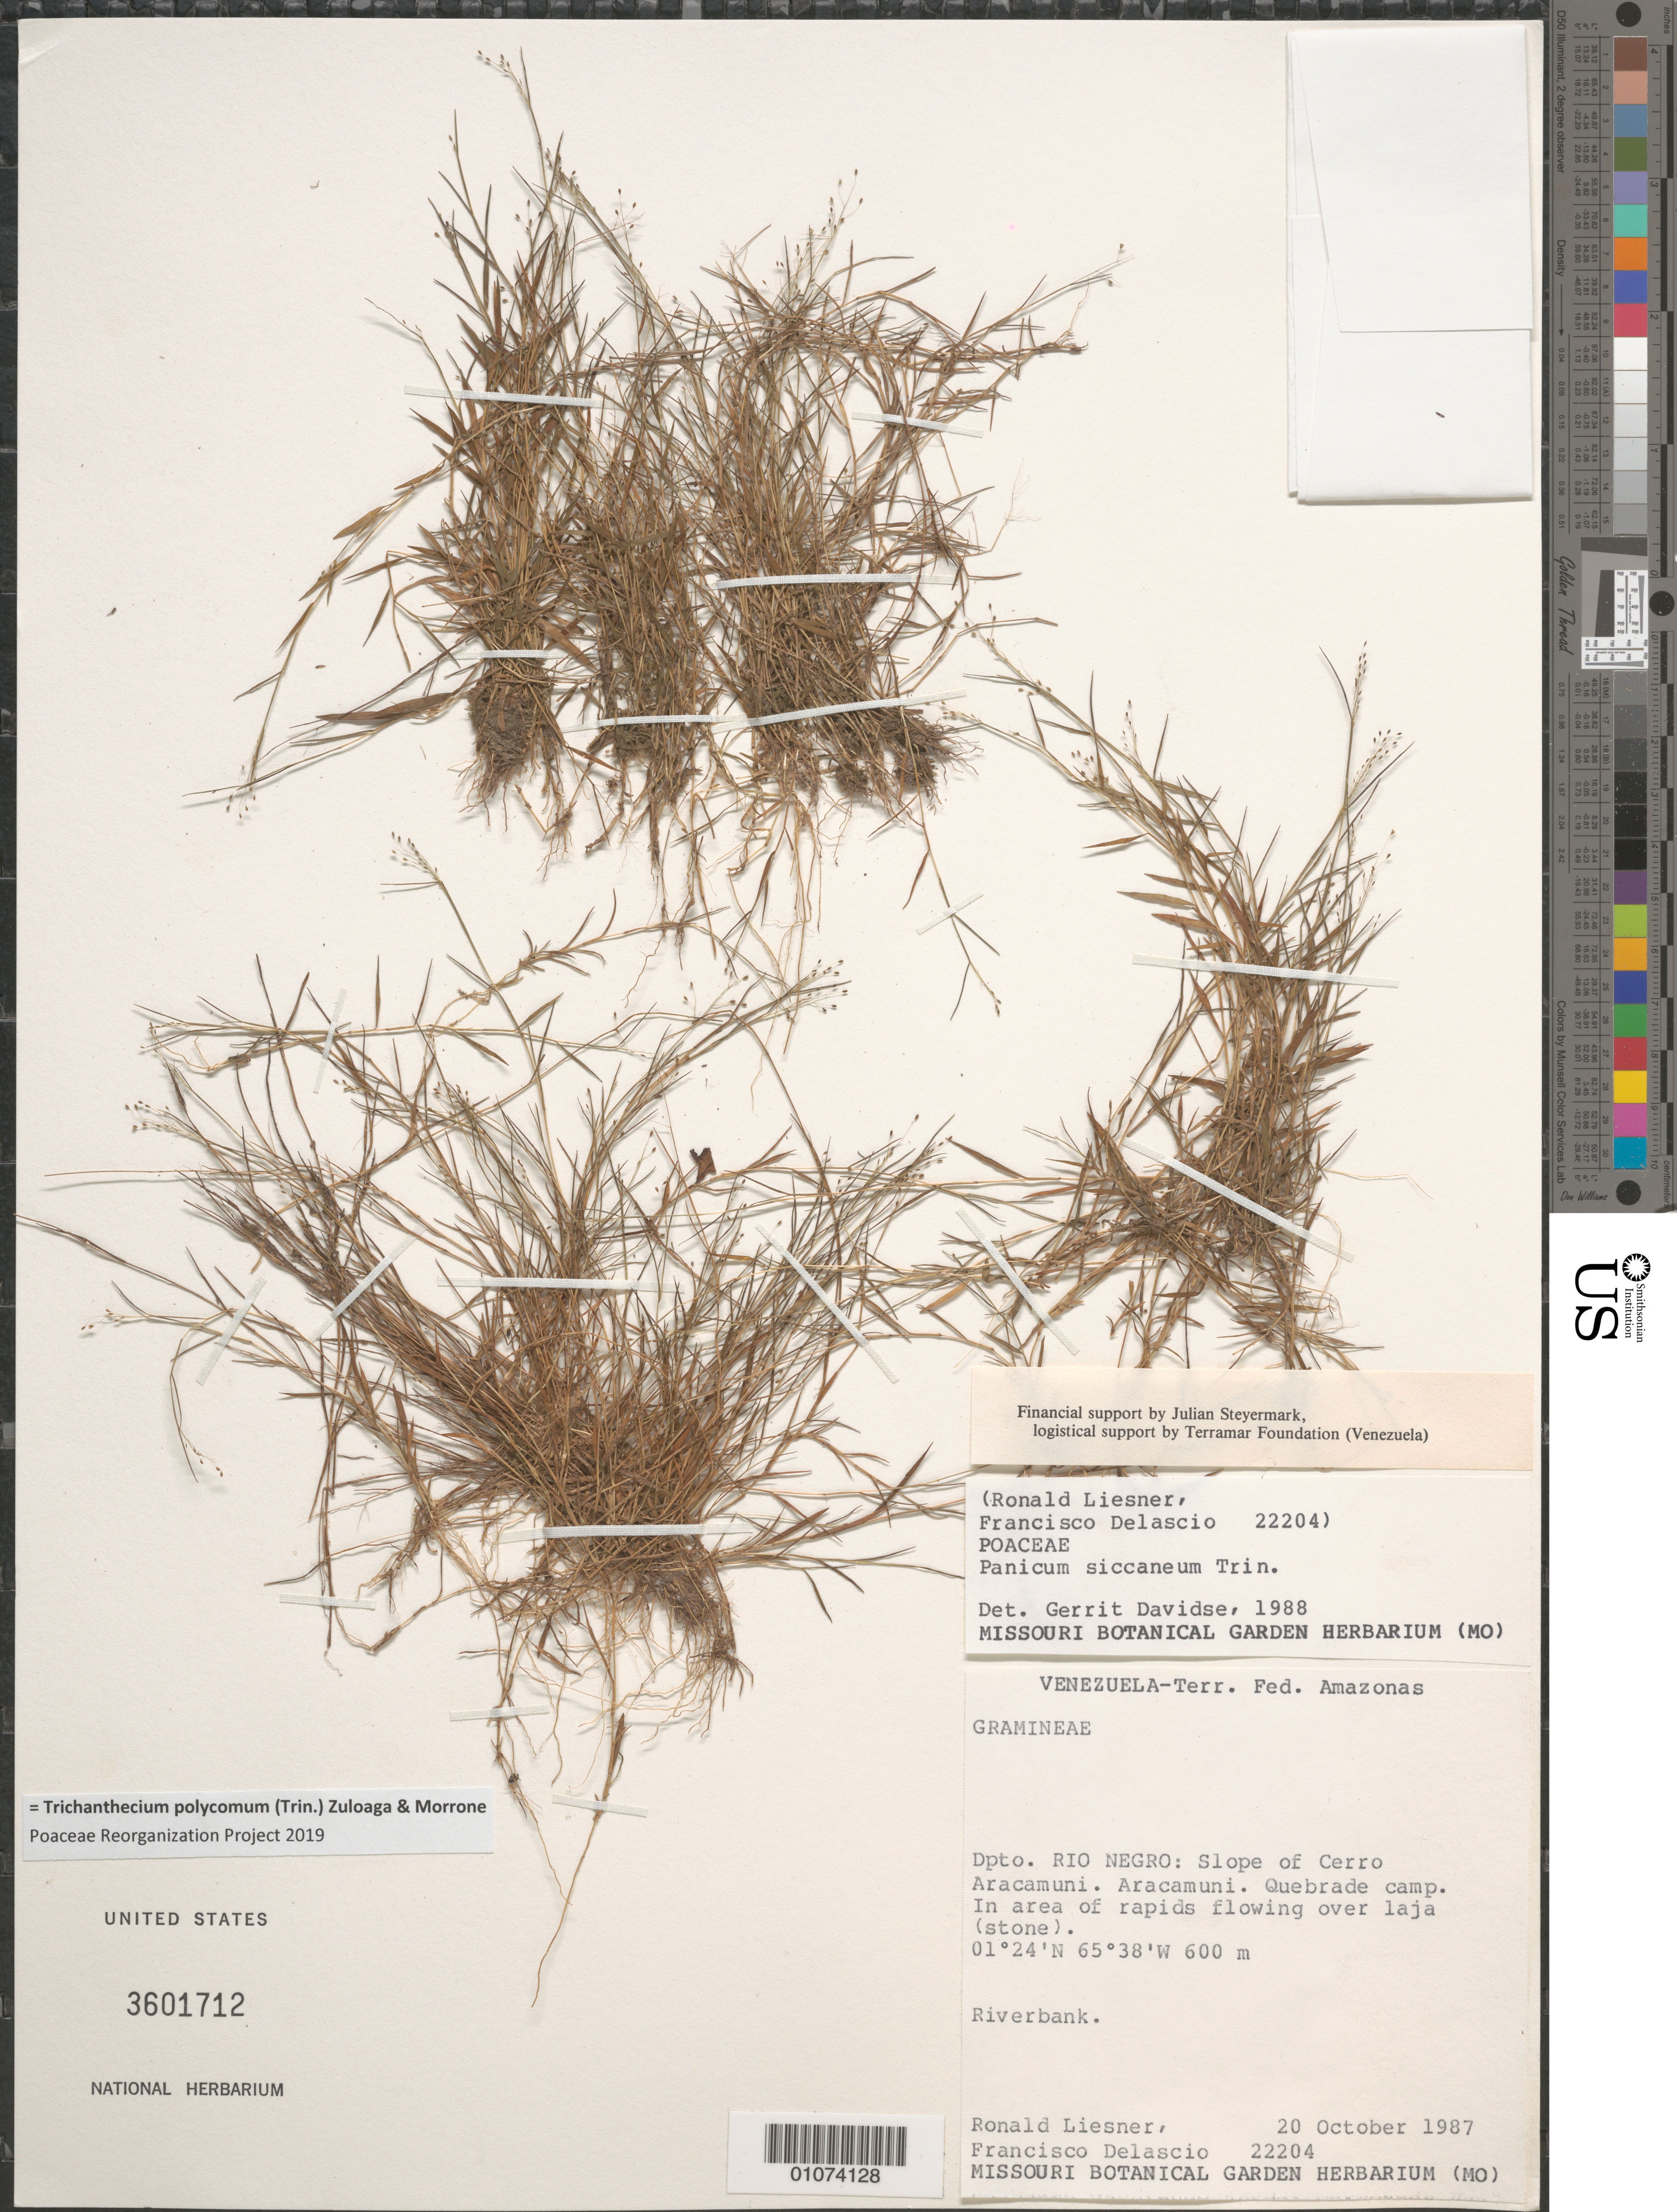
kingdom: Plantae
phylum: Tracheophyta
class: Liliopsida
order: Poales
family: Poaceae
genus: Trichanthecium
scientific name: Trichanthecium polycomum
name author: (Trin.) Zuloaga & Morrone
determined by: Poaceae Reorganization Project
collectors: R. L. Liesner & F. Delascio C.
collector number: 22204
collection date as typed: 20-Oct-87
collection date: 1987-10-20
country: Venezuela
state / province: Amazonas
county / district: Río Negro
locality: Cerro Aracamuni, slope, Quebrada camp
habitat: Area of rapids flowing over laja (stone); riverbank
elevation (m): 600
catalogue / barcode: US 3601712